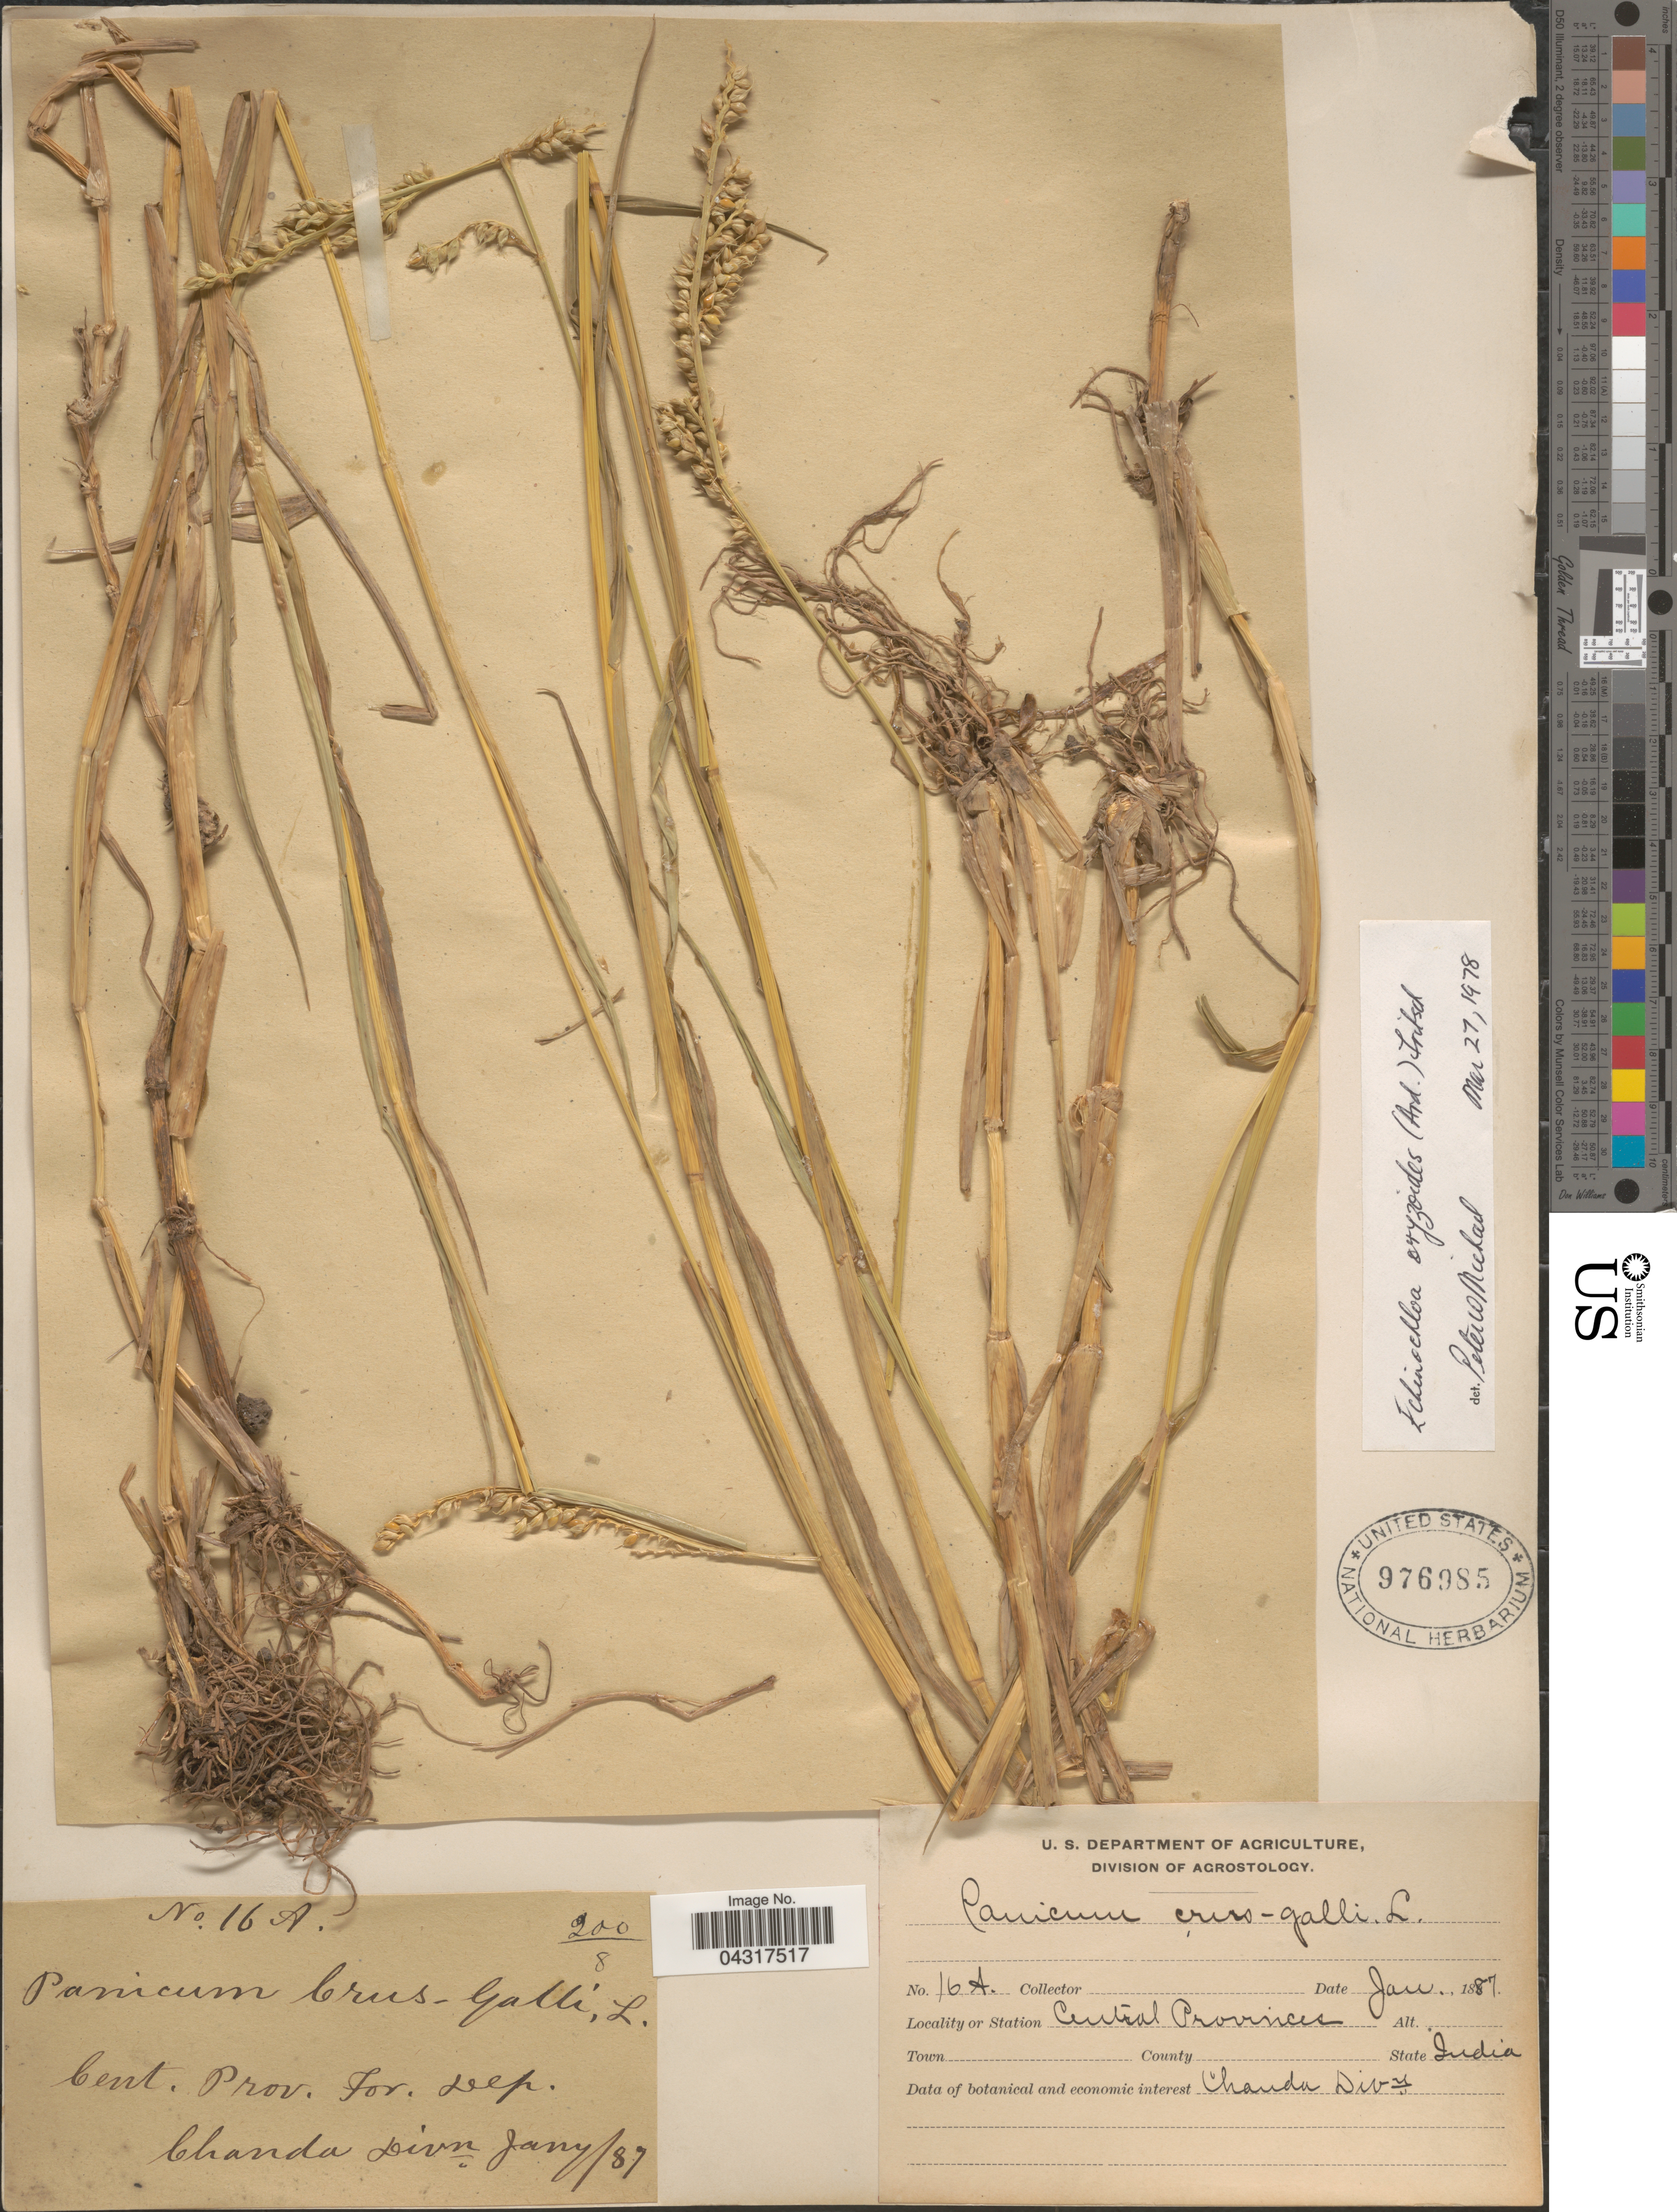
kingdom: Plantae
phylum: Tracheophyta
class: Liliopsida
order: Poales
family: Poaceae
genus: Echinochloa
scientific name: Echinochloa oryzoides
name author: (Ard.) Fritsch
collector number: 16A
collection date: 1887-01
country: India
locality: Central Province. For. Dep. Chanda Divn.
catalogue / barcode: US 976985